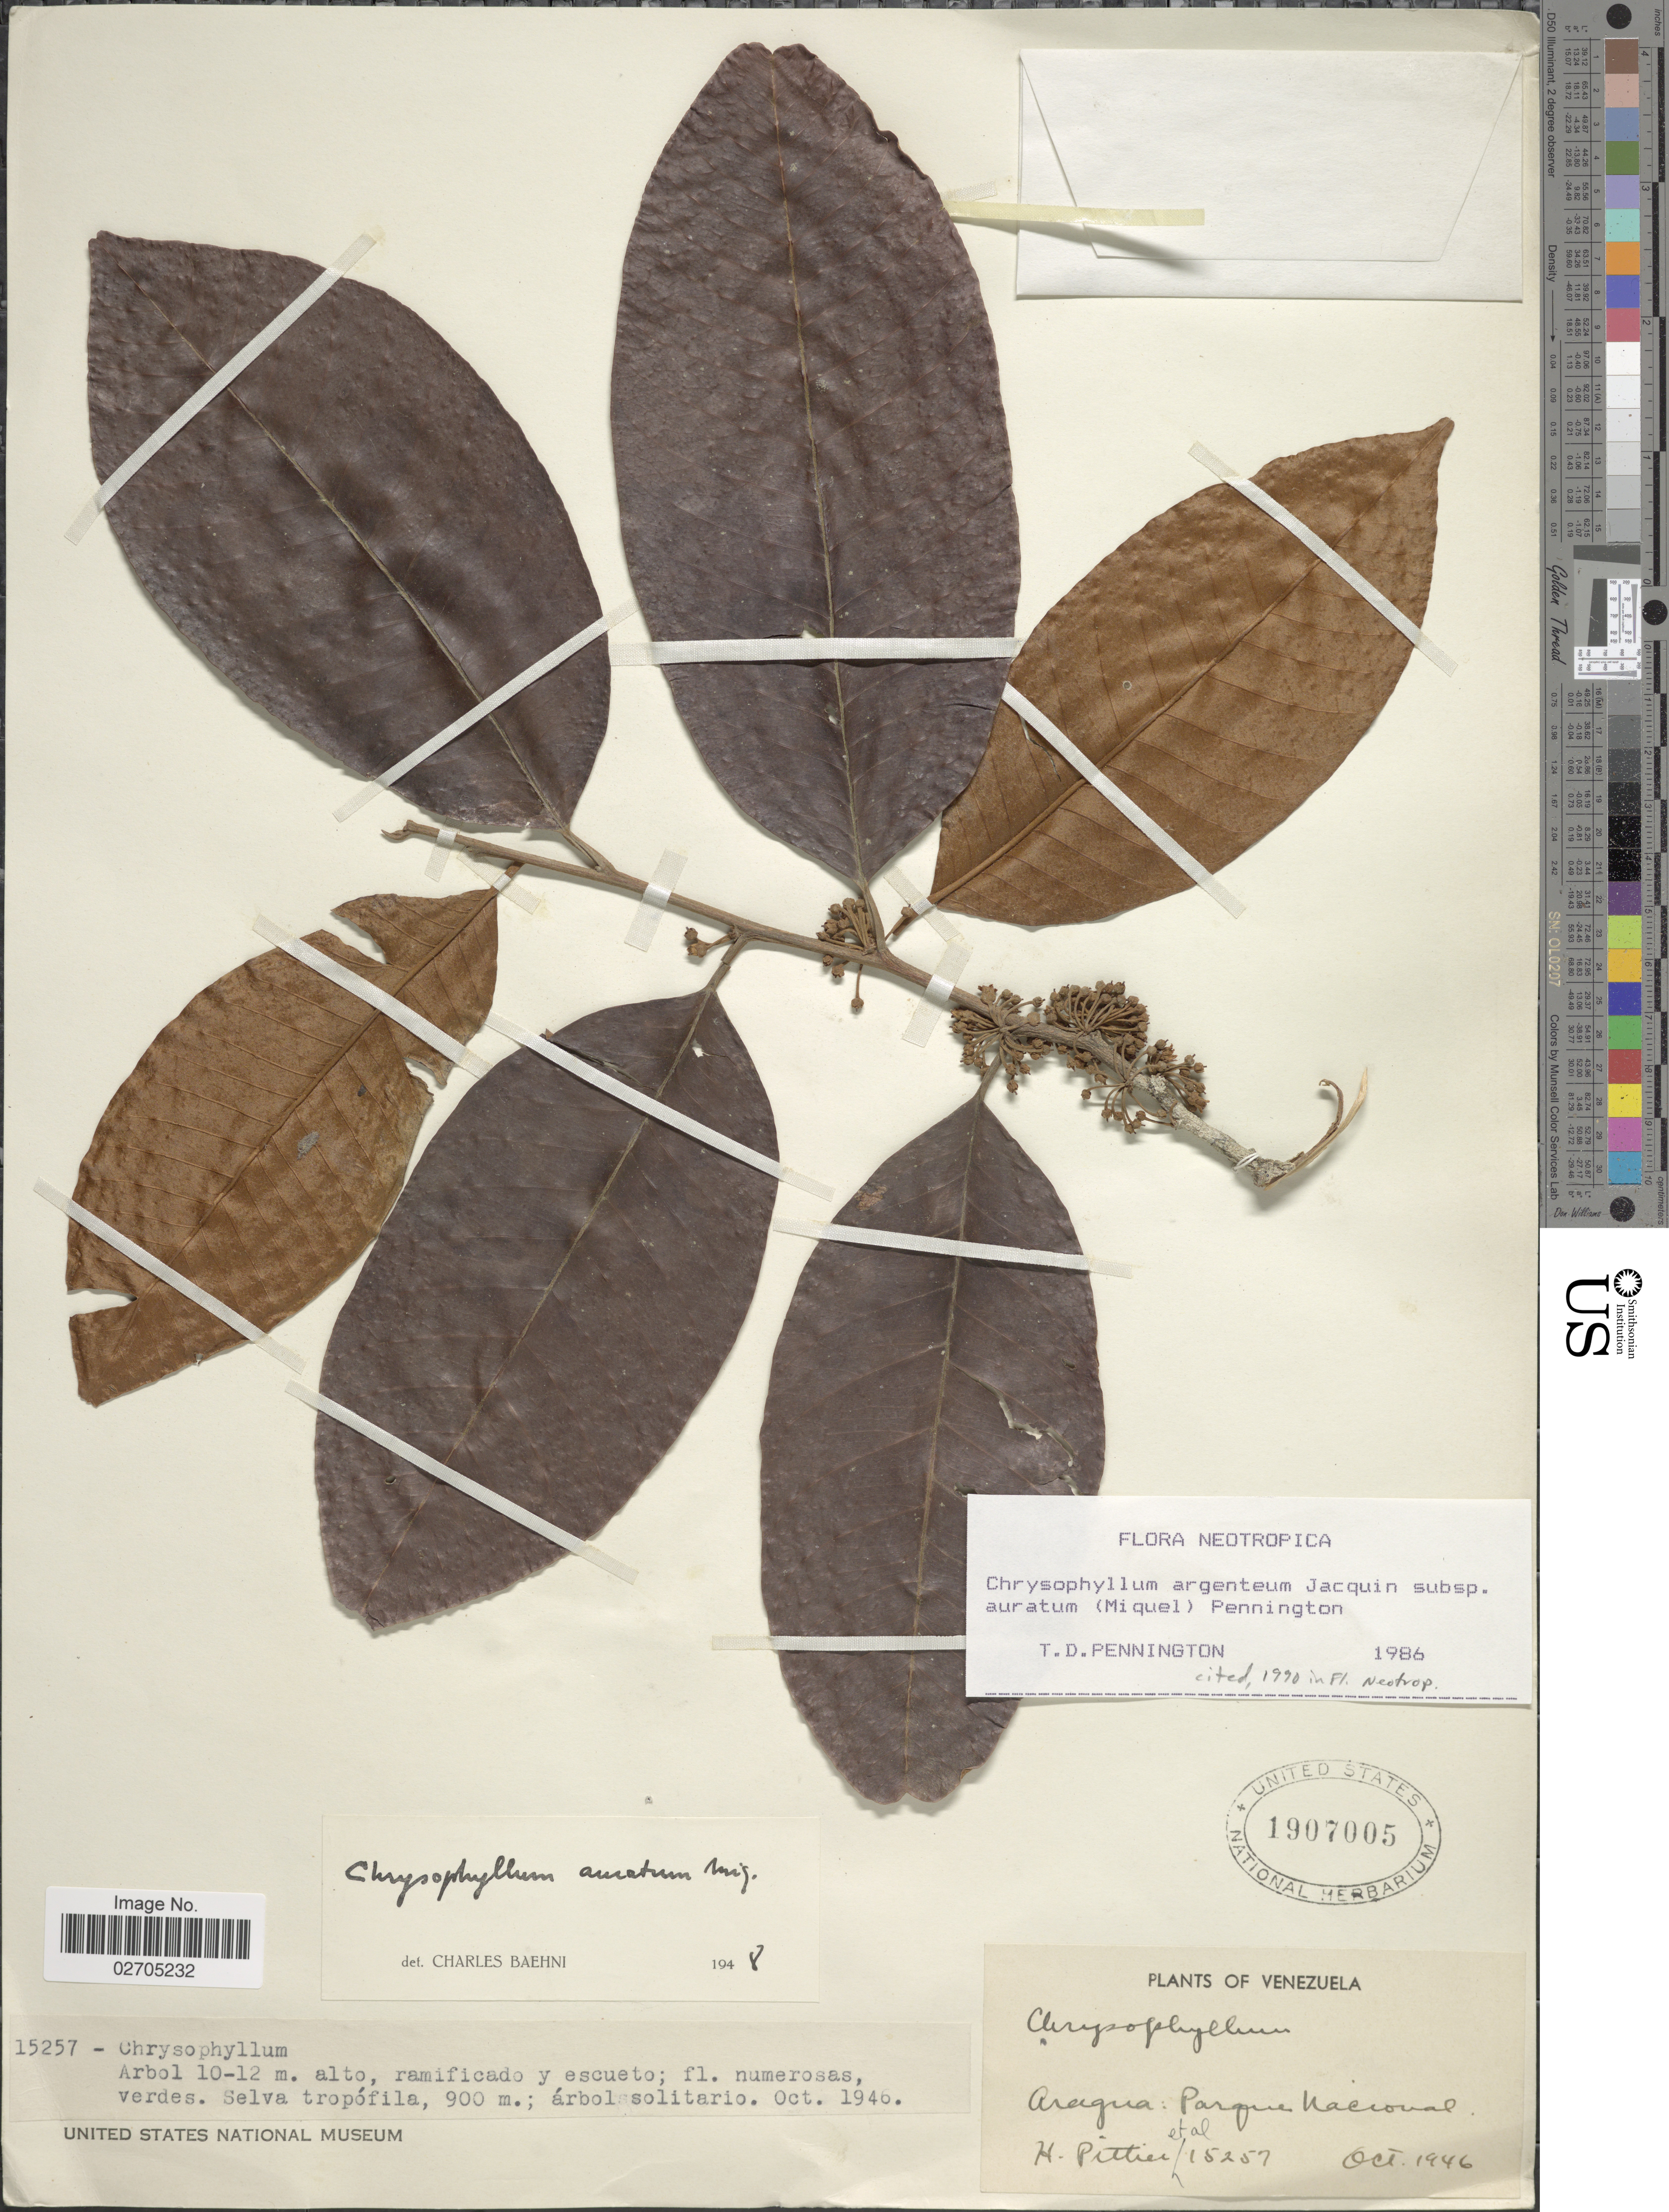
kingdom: Plantae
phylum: Tracheophyta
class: Magnoliopsida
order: Ericales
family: Sapotaceae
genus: Chrysophyllum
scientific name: Chrysophyllum argenteum subsp. auratum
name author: (Miq.) T.D. Penn.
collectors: H. F. Pittier & et al.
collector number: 15257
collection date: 1946-10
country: Venezuela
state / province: Aragua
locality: Parque Nacional.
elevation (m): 900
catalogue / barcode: US 1907005